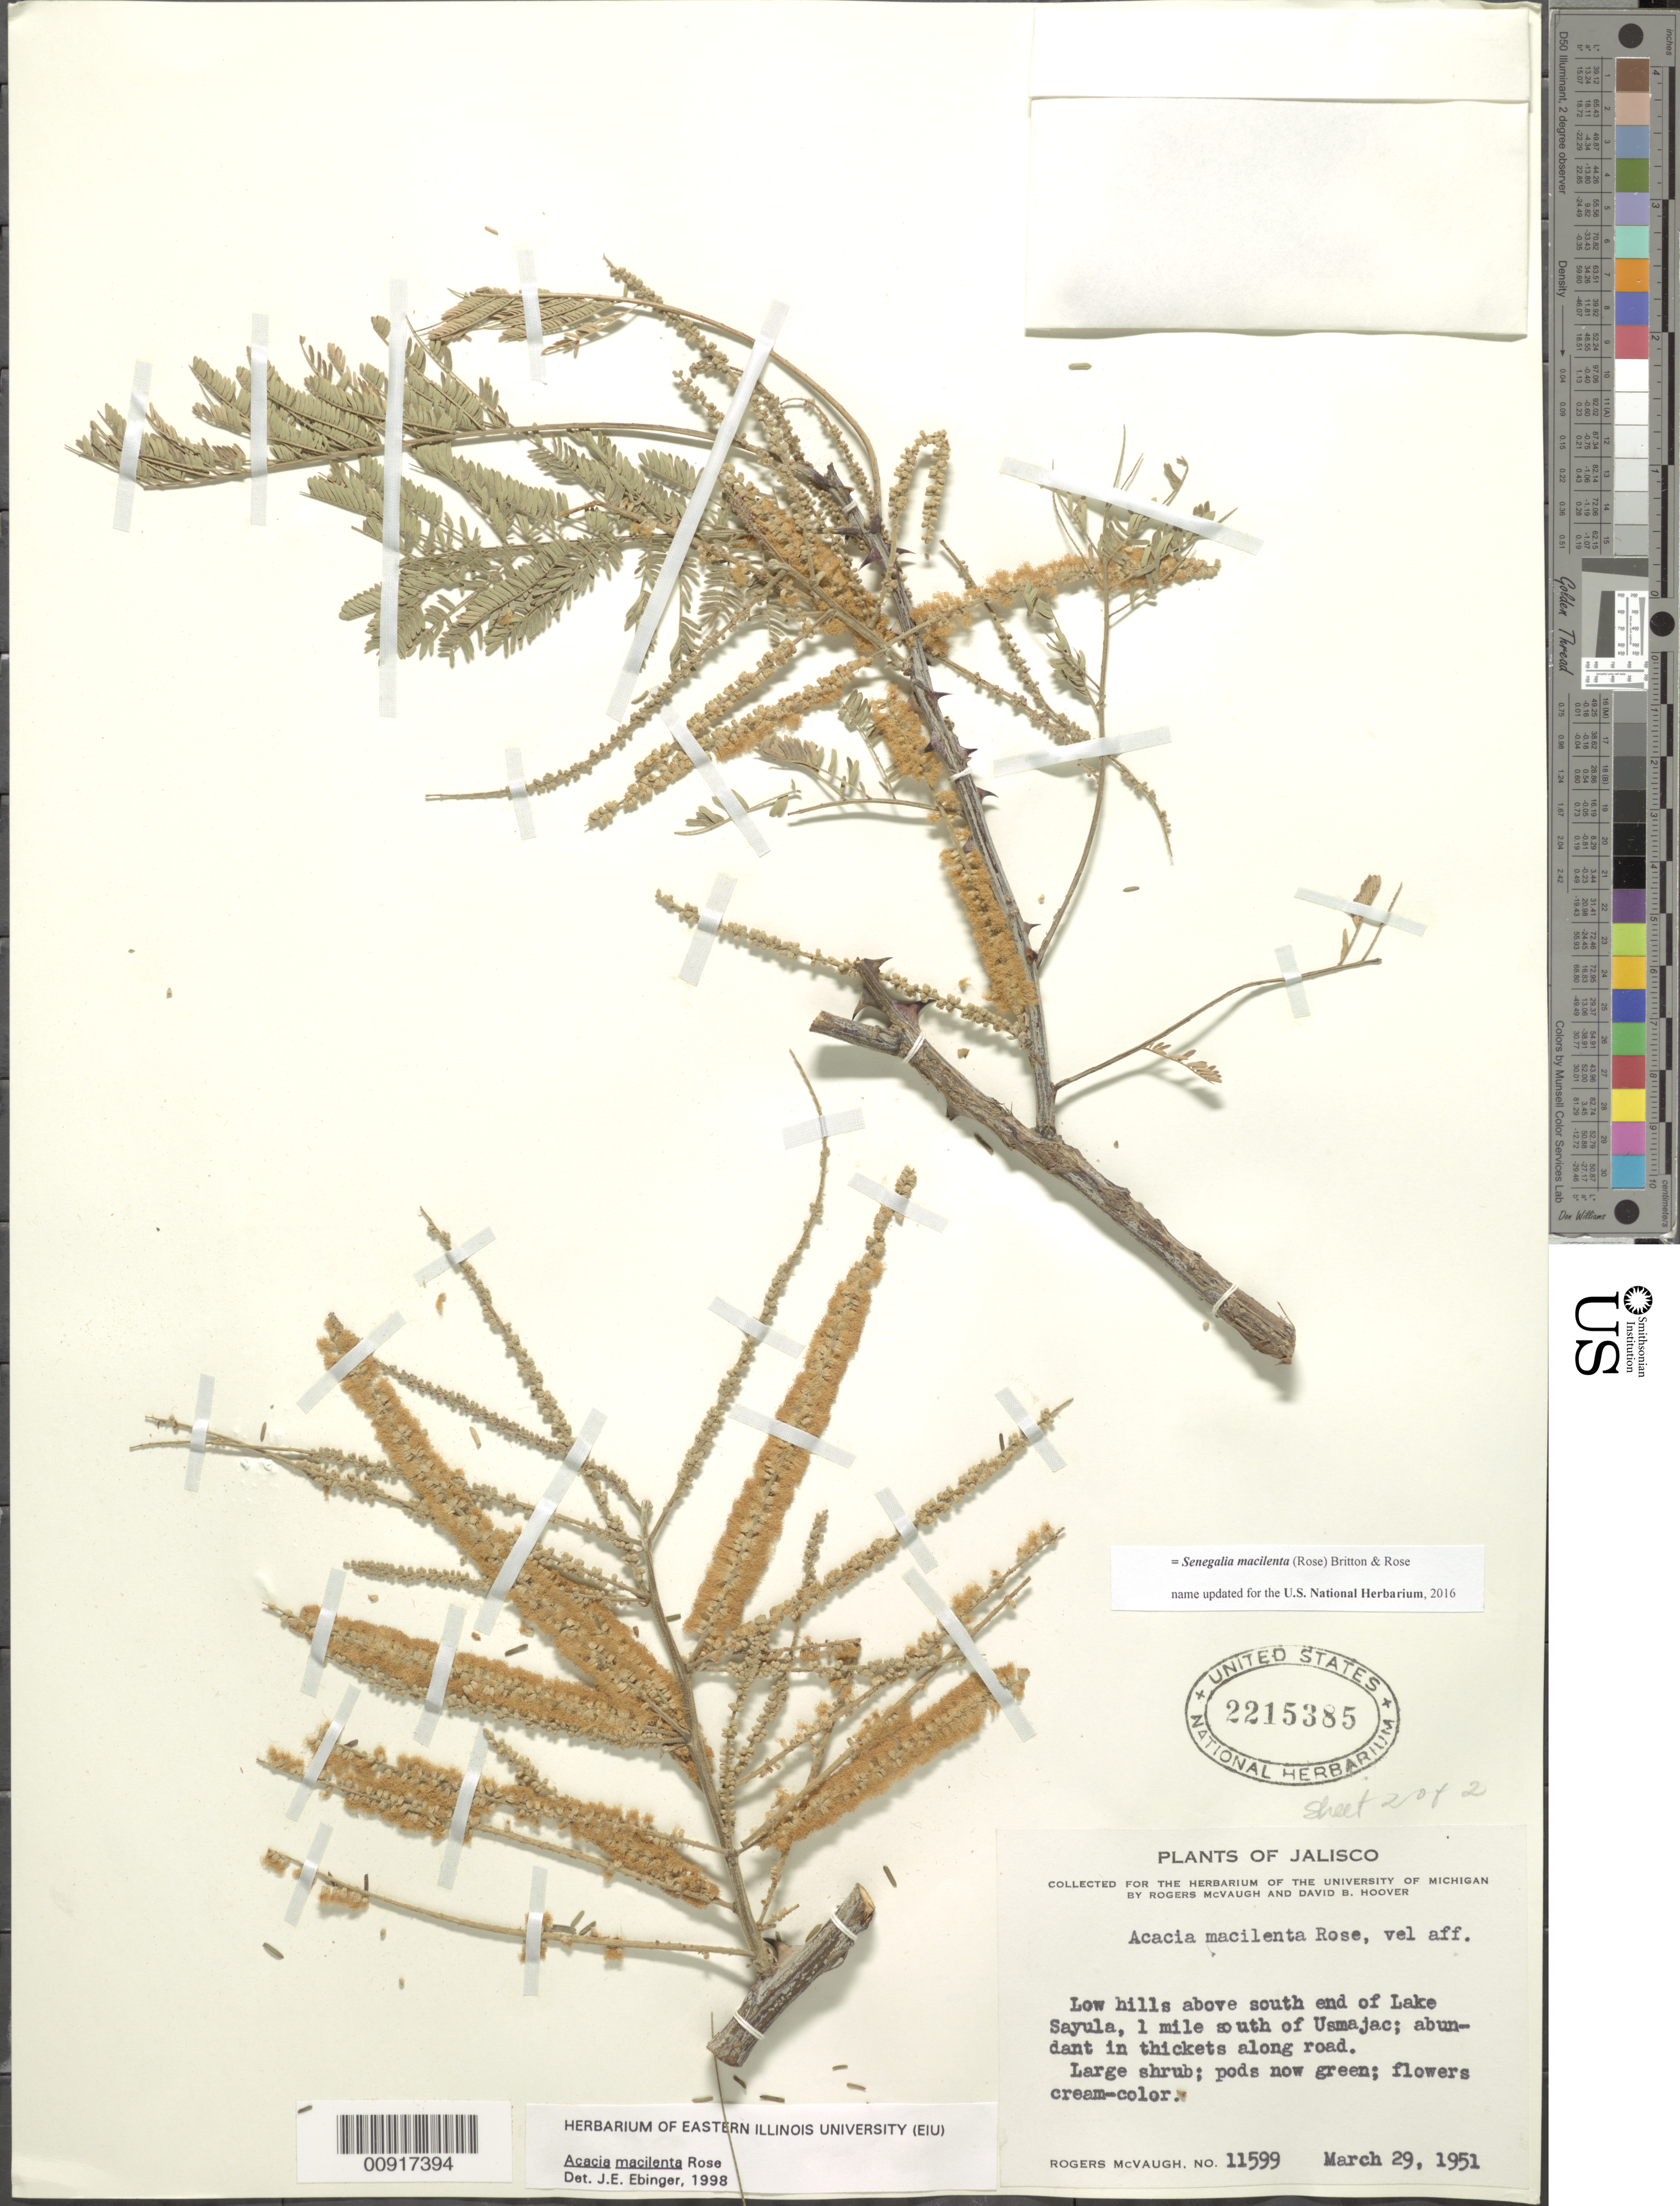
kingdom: Plantae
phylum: Tracheophyta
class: Magnoliopsida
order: Fabales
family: Fabaceae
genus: Senegalia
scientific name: Senegalia macilenta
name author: (Rose) Britton & Rose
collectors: R. McVaugh & D. B. Hoover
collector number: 11599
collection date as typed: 29 Mar 1951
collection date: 1951-03-29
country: Mexico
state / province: Jalisco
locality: Low hills above south end of Lake Sayula, 1 mile south of Usmajac.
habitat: Abundant in thickets along road.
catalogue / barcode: US 2215385